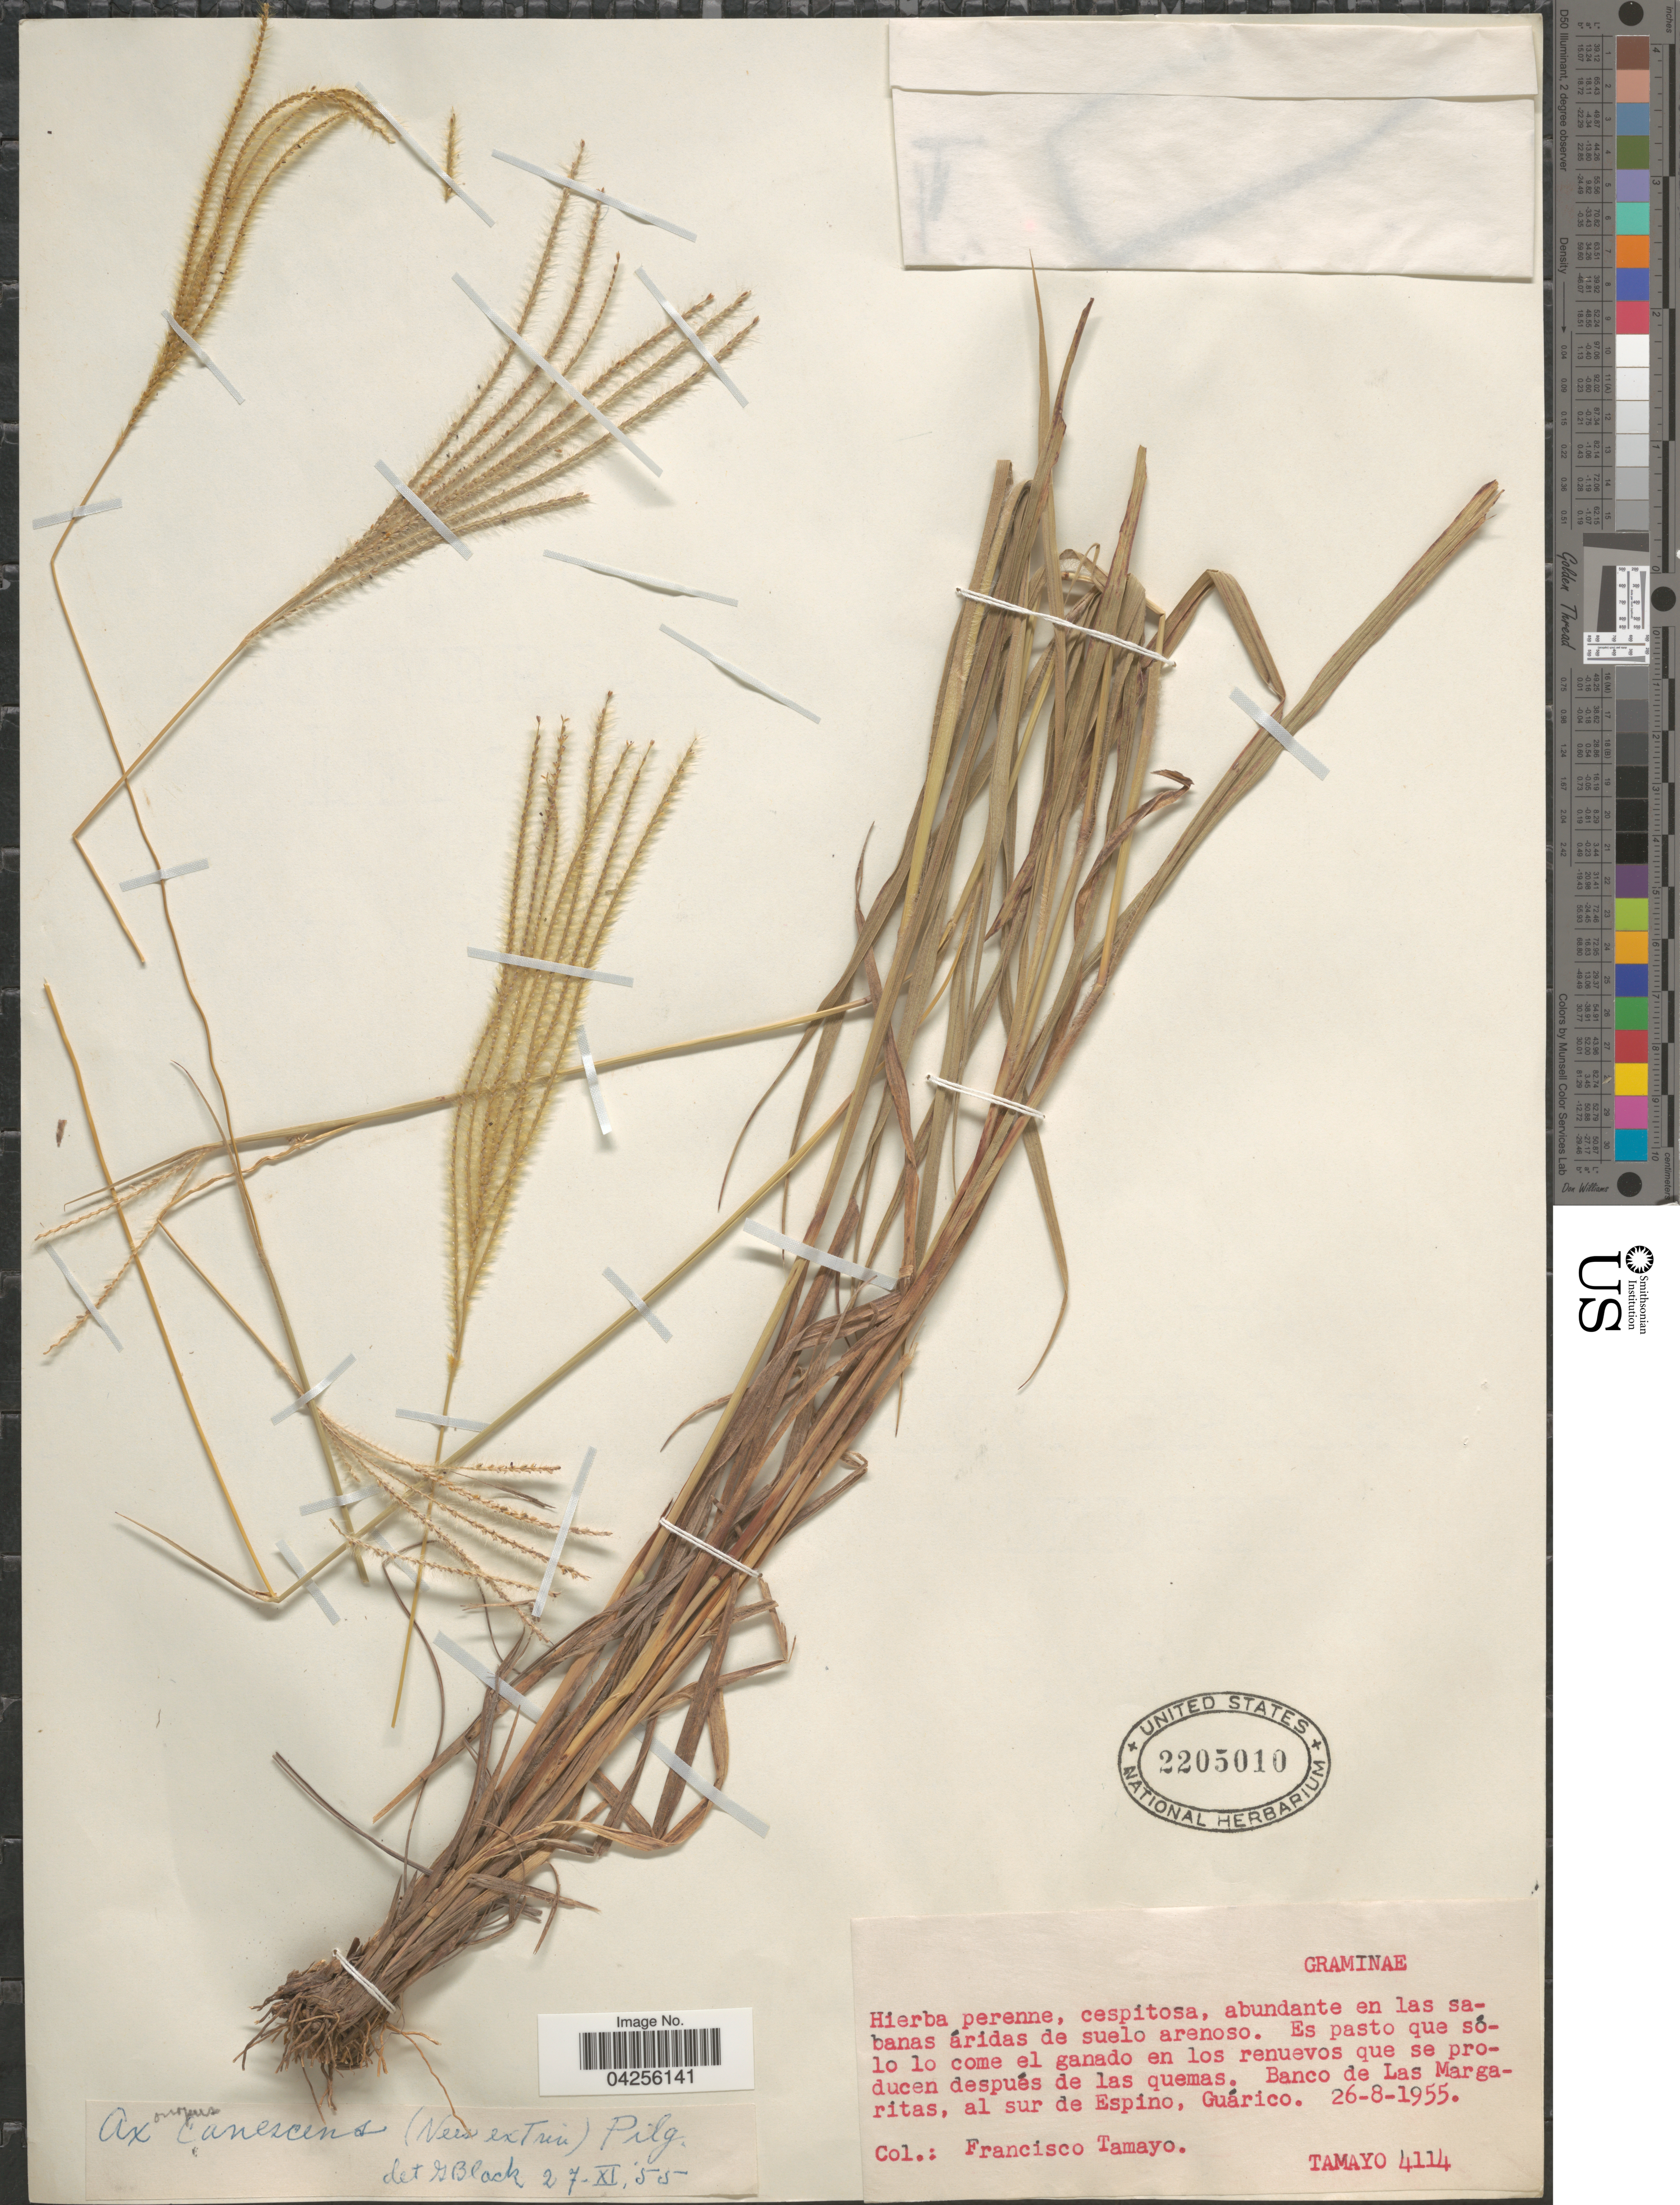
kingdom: Plantae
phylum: Tracheophyta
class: Liliopsida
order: Poales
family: Poaceae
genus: Axonopus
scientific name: Axonopus canescens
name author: (Nees ex Trin.) Pilg.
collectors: F. Tamayo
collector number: TAMAYO4114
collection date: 1955-08-26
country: Venezuela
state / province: Guarico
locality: Banco de Las Margaritas, al sur de Espino.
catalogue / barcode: US 2205010